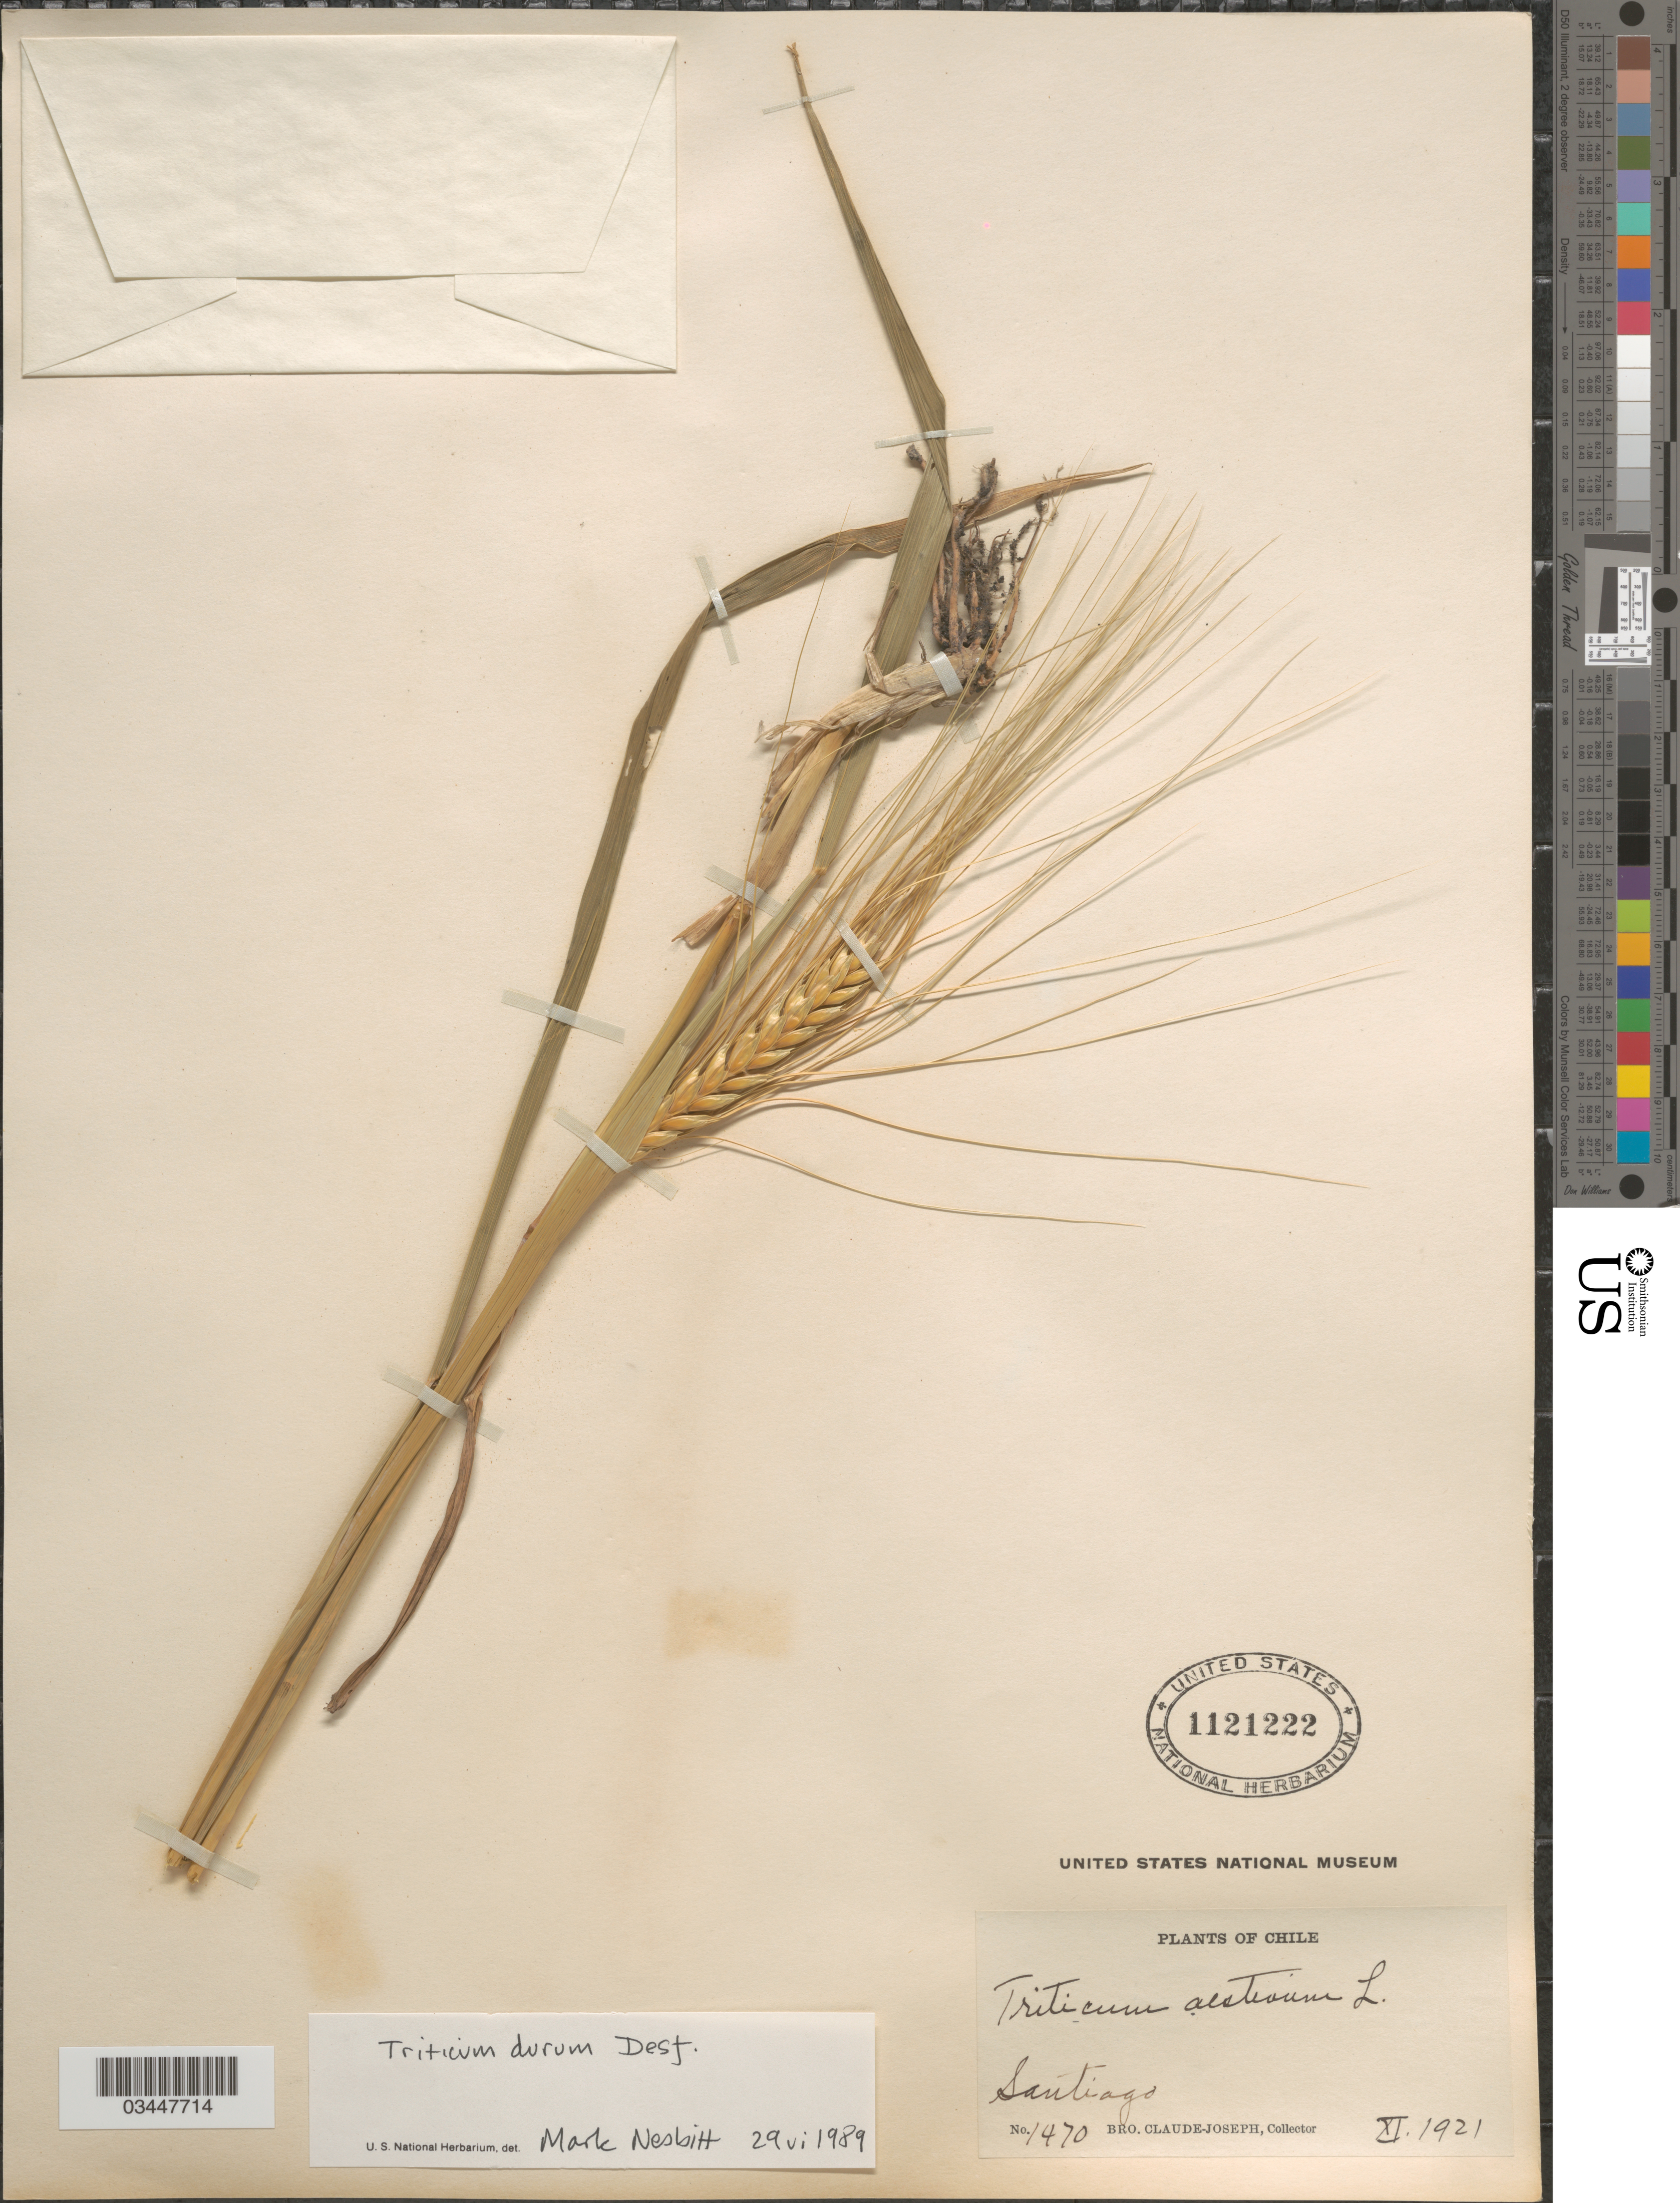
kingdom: Plantae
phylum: Tracheophyta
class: Liliopsida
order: Poales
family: Poaceae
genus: Triticum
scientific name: Triticum durum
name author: Desf.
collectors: Bro. Claude-Joseph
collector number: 1470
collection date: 1921-11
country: Chile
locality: Santiago.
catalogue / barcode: US 1121222